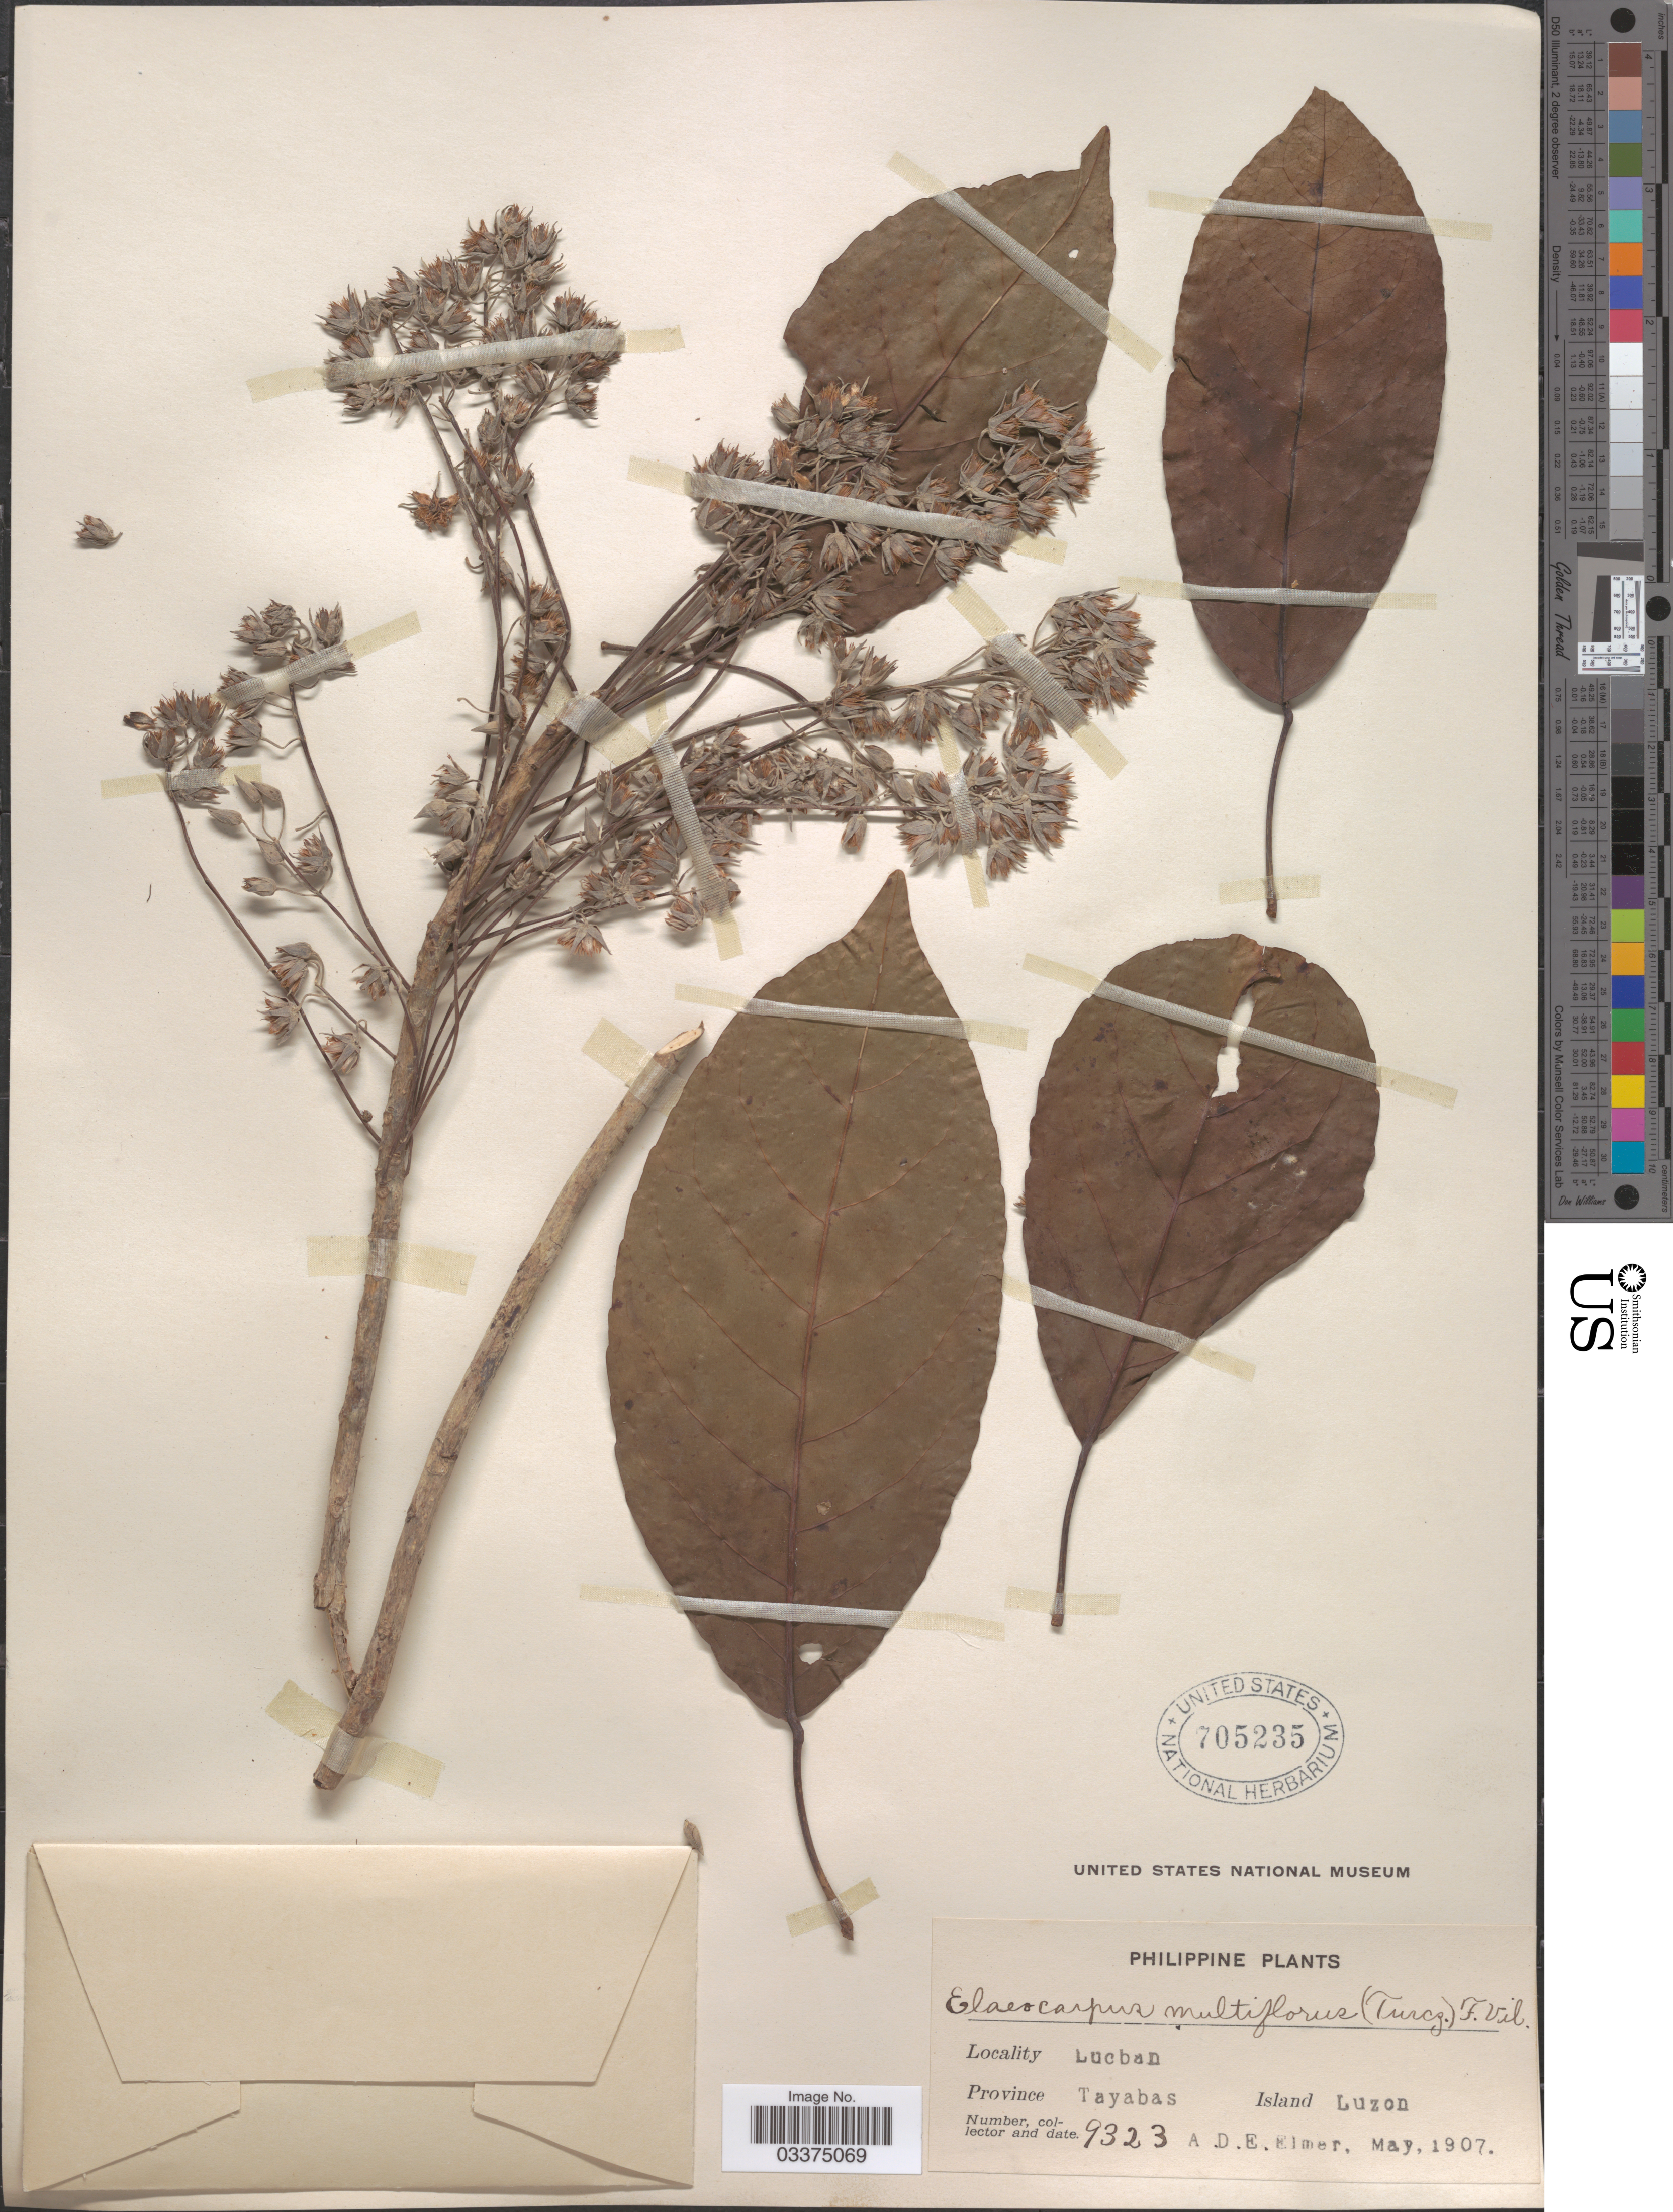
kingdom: Plantae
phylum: Tracheophyta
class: Magnoliopsida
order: Oxalidales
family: Elaeocarpaceae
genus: Elaeocarpus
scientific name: Elaeocarpus multiflorus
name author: (Turcz.) Fern.-Vill.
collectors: A. D. E. Elmer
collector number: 9323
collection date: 1907-05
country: Philippines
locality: Lucban. Province Tayabas. Island Luzon.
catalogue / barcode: US 705235